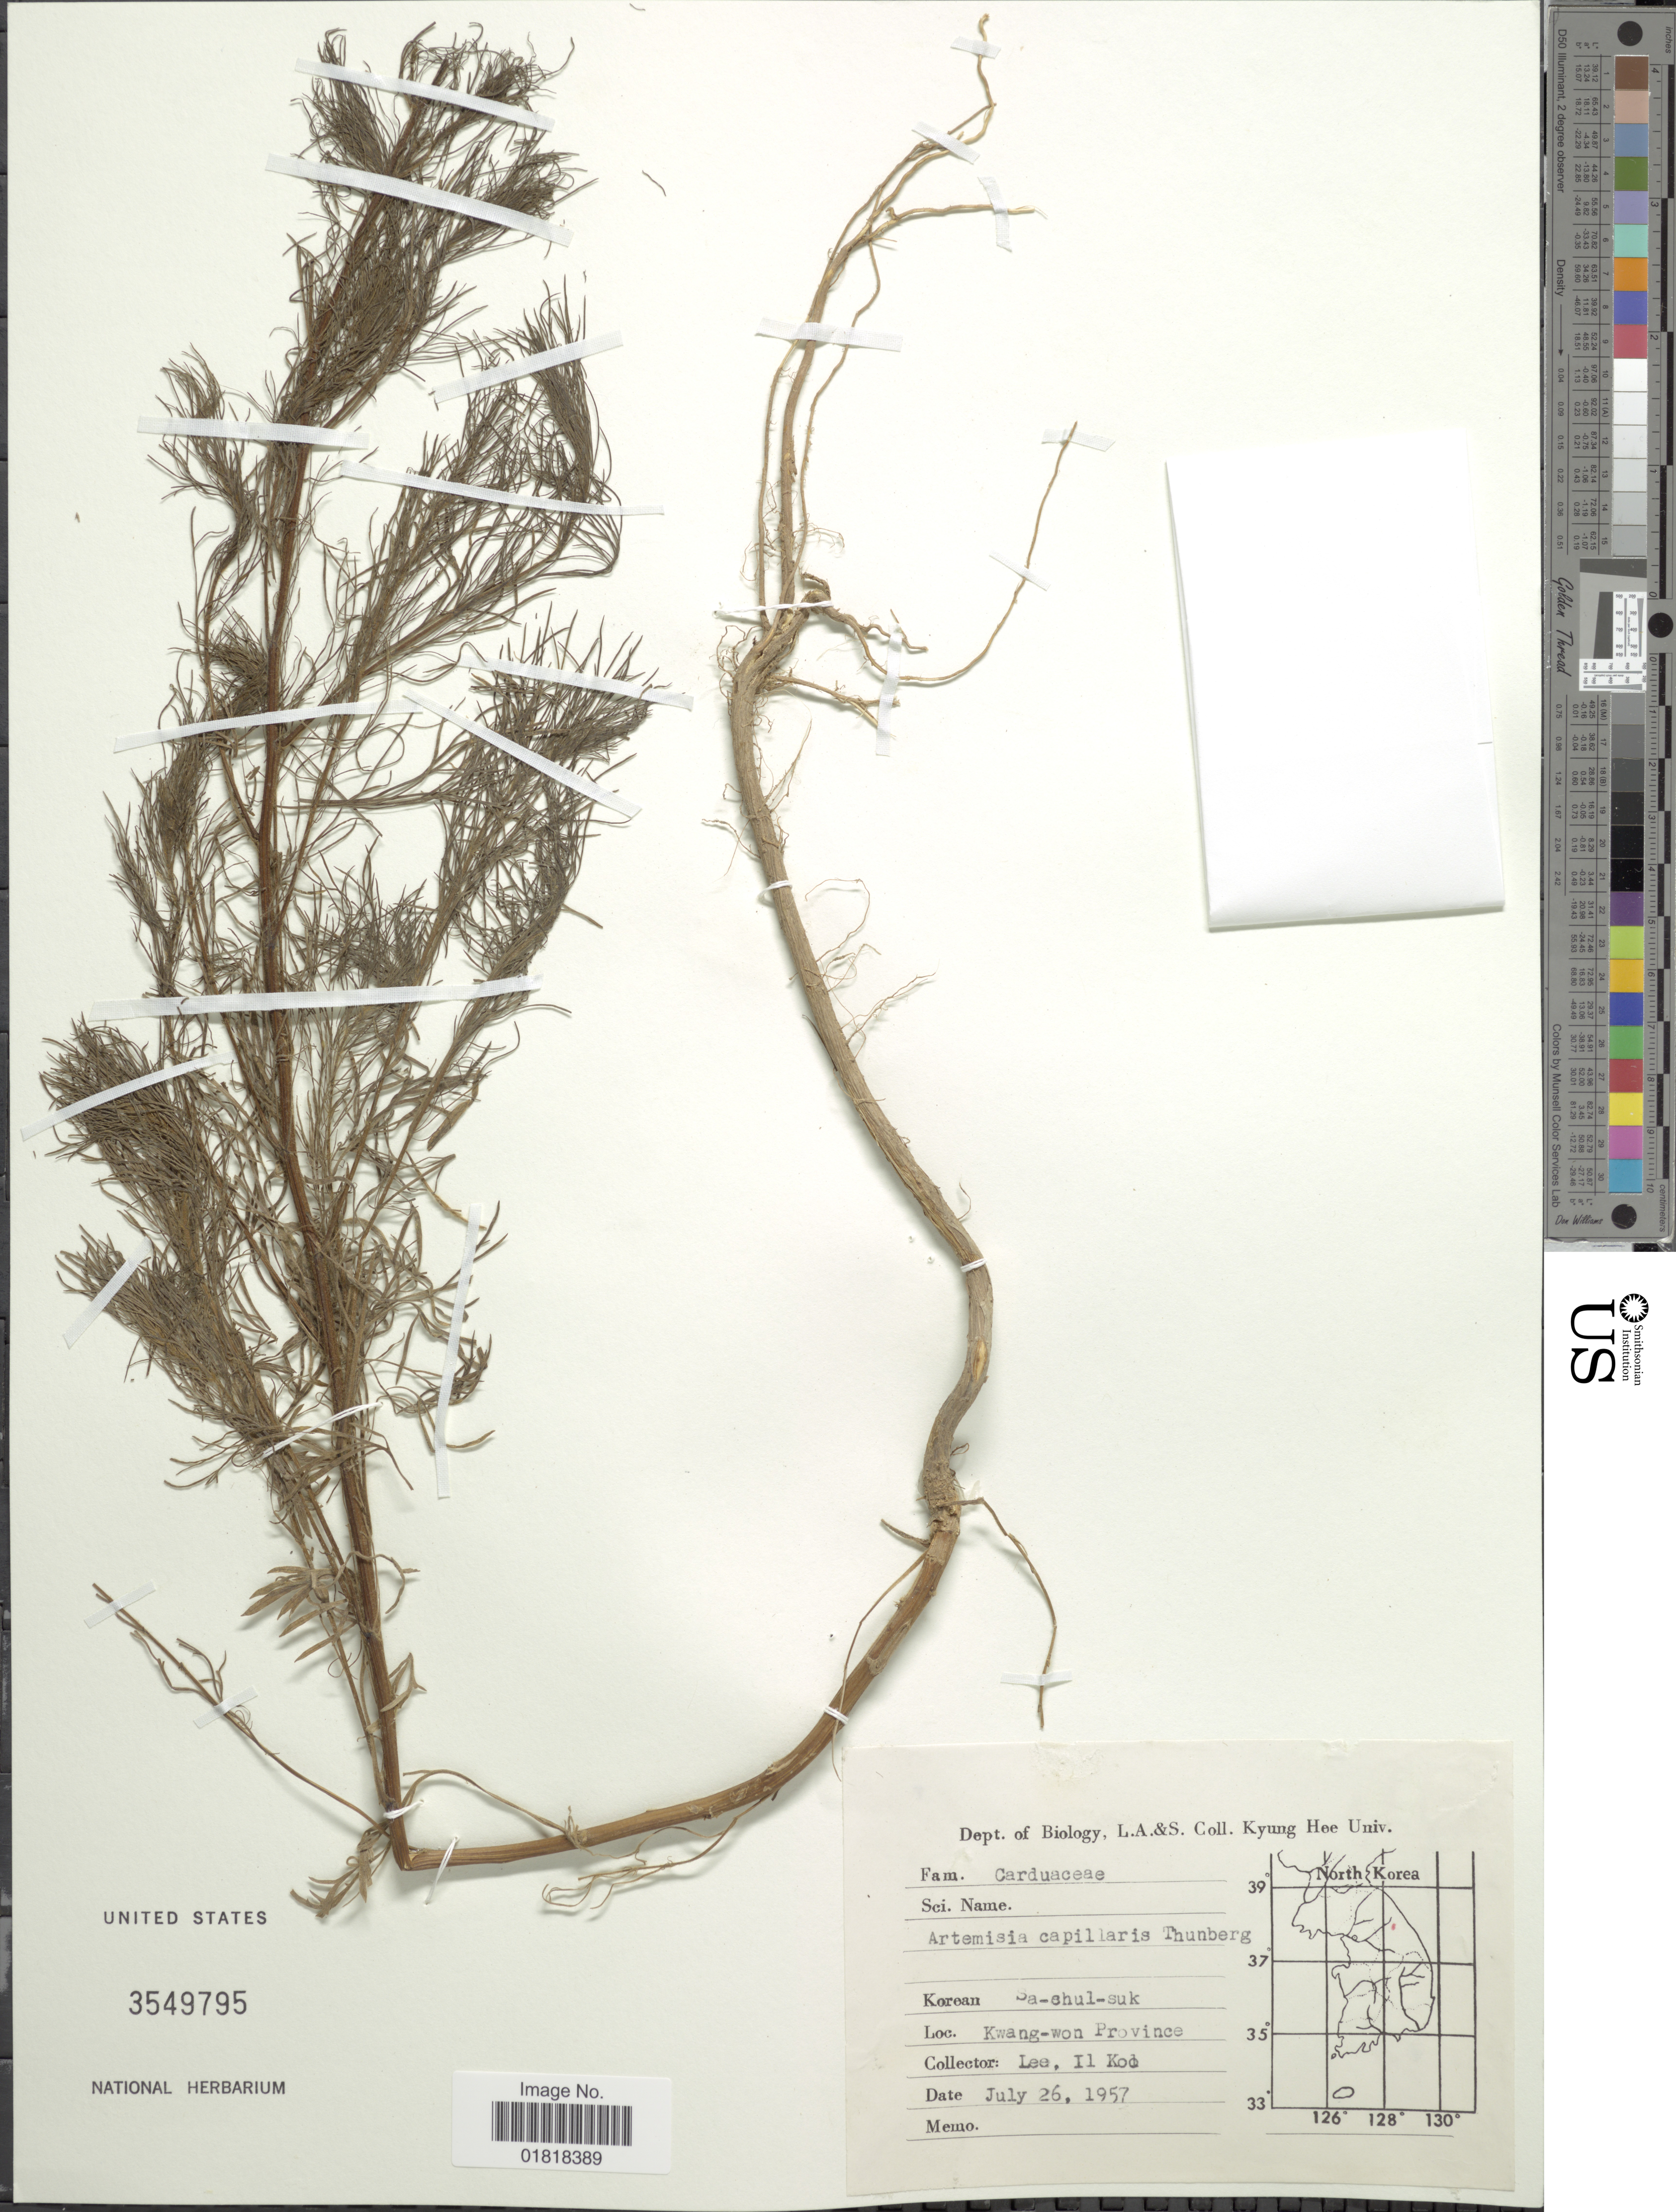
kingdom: Plantae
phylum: Tracheophyta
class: Magnoliopsida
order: Asterales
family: Asteraceae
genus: Artemisia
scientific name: Artemisia capillaris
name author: Thunb.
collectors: I. Lee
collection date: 1957-07-26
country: South Korea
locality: Kwang won Province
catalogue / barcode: US 3549795